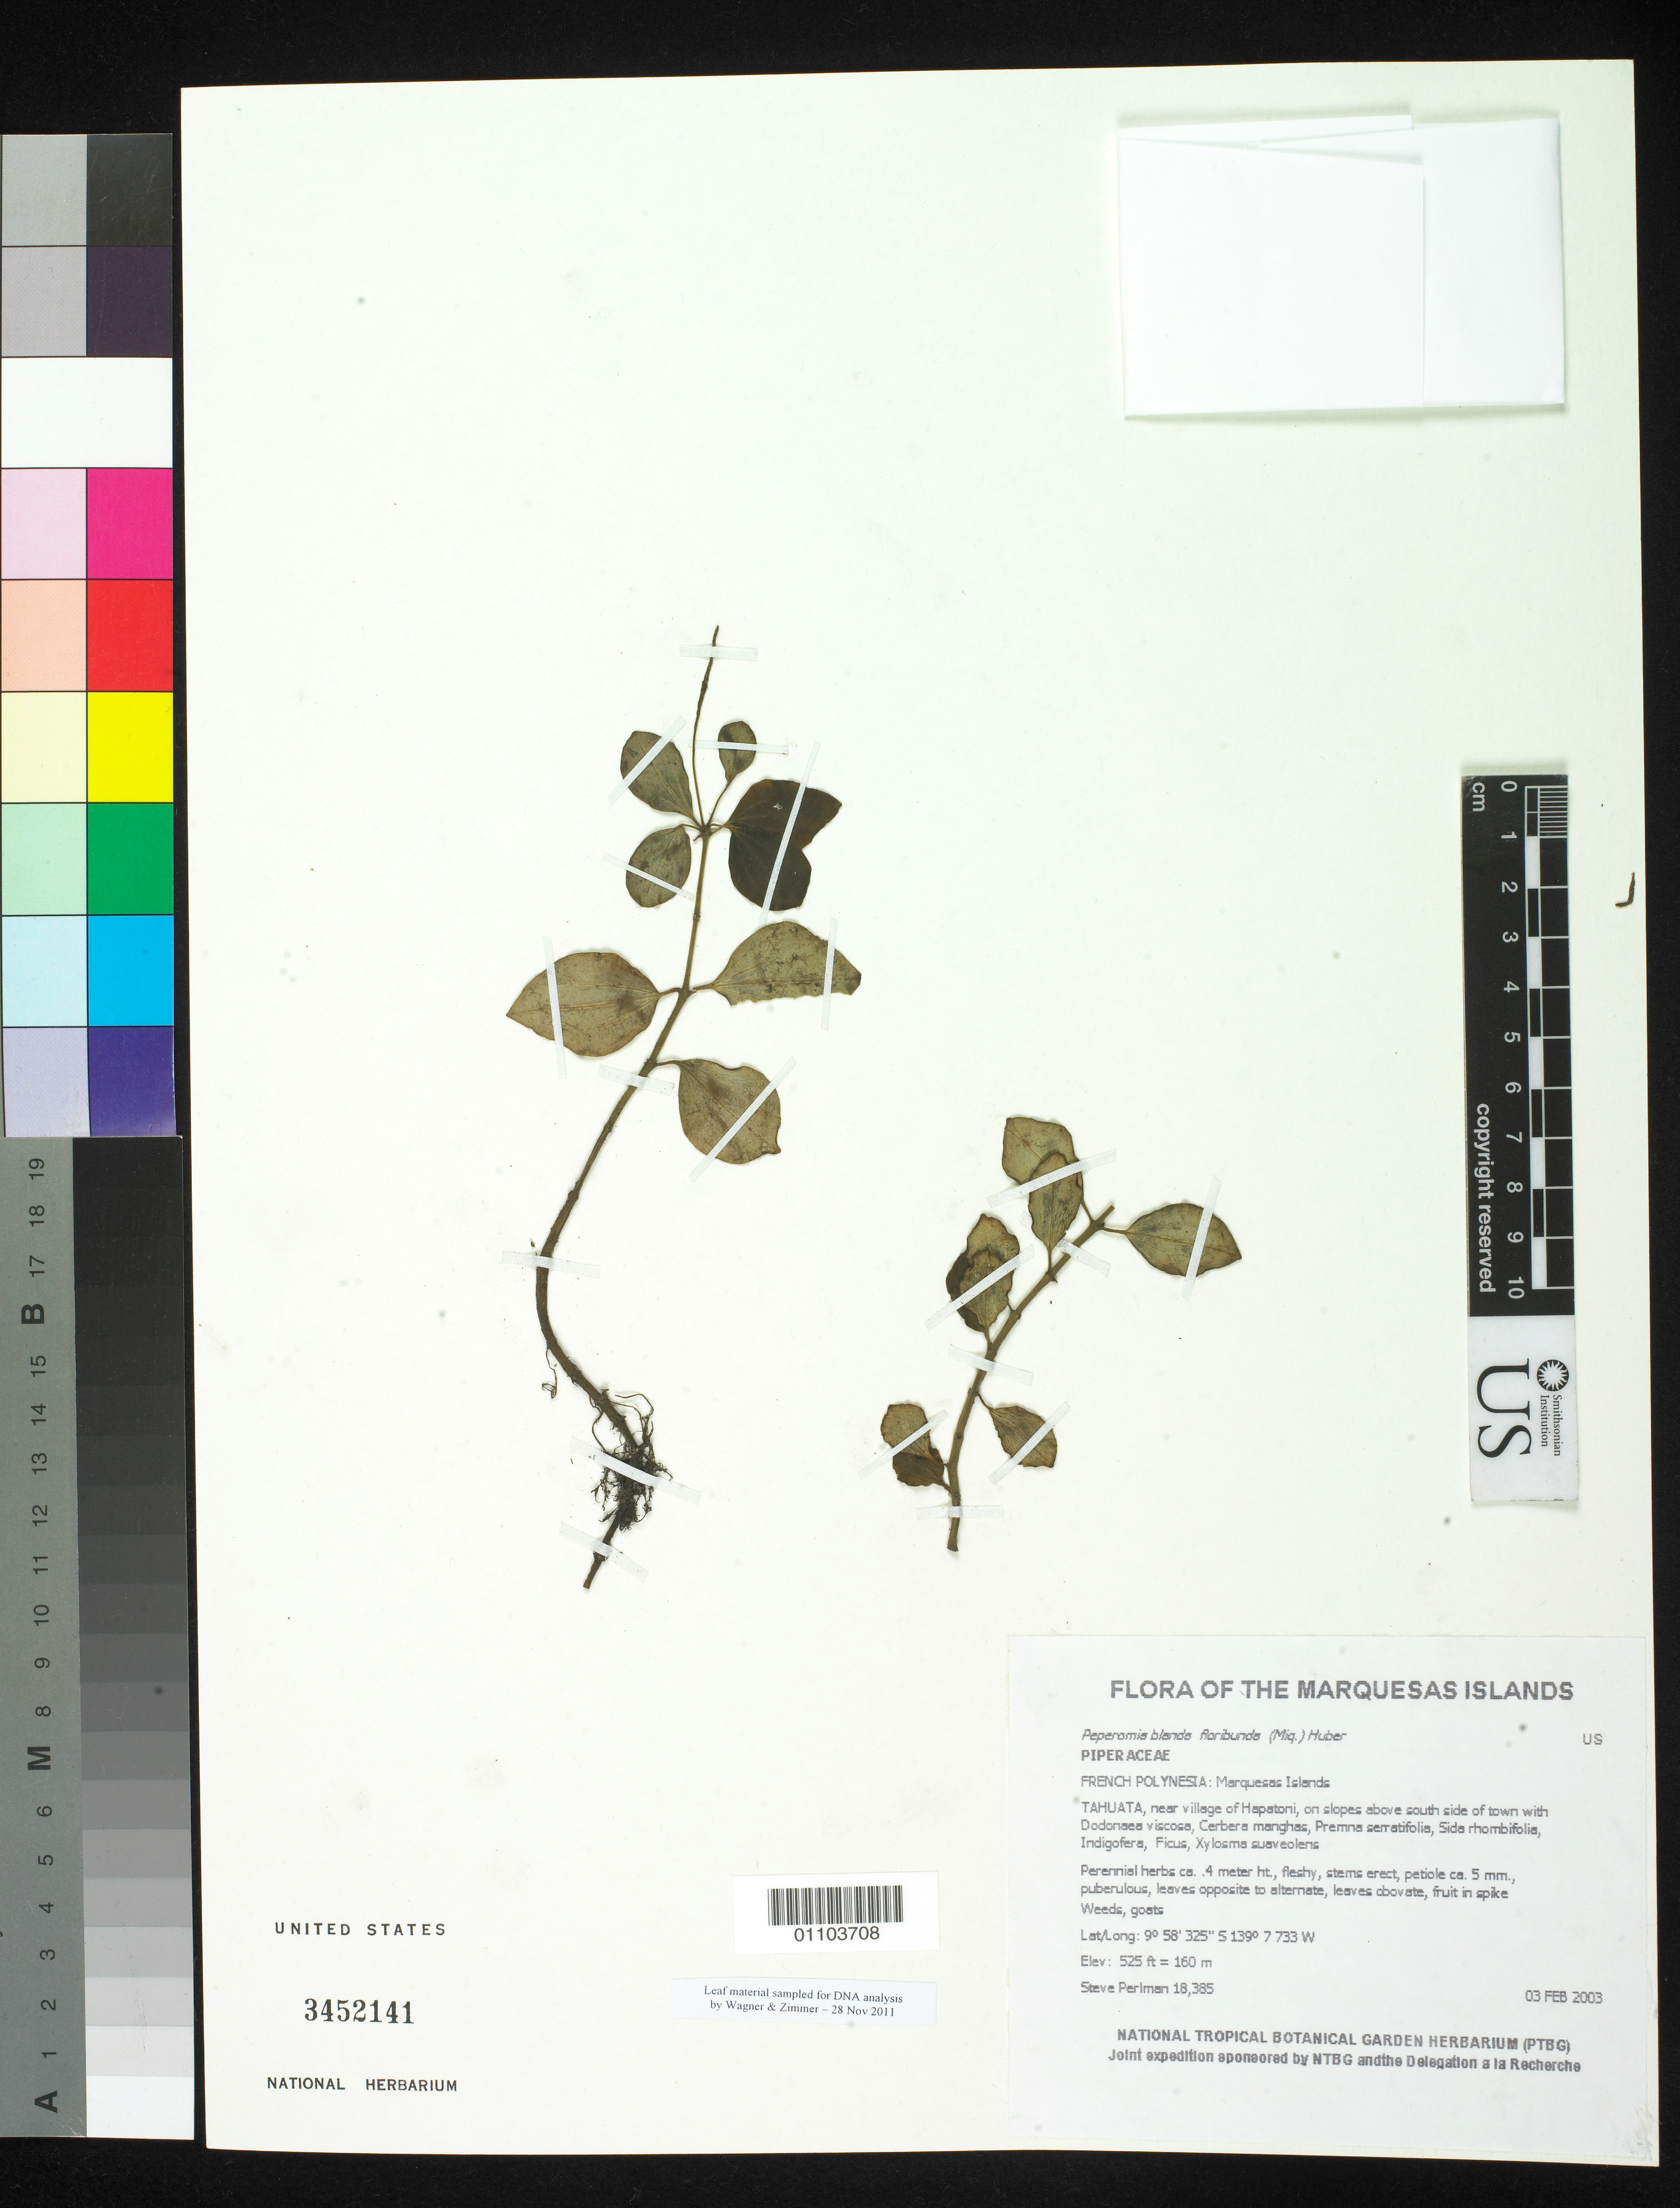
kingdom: Plantae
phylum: Tracheophyta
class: Magnoliopsida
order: Piperales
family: Piperaceae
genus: Peperomia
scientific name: Peperomia leptostachya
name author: Hook. & Arn.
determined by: Wagner, W. L., (BOT), Smithsonian Institution - National Museum of Natural History (UNITED STATES)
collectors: S. P. Perlman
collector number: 18385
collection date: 2003-02-03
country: French Polynesia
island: Tahuata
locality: Near village of Hapatoni, on slopes above south side of town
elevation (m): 160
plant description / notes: Weeds, goats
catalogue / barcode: US 3452141